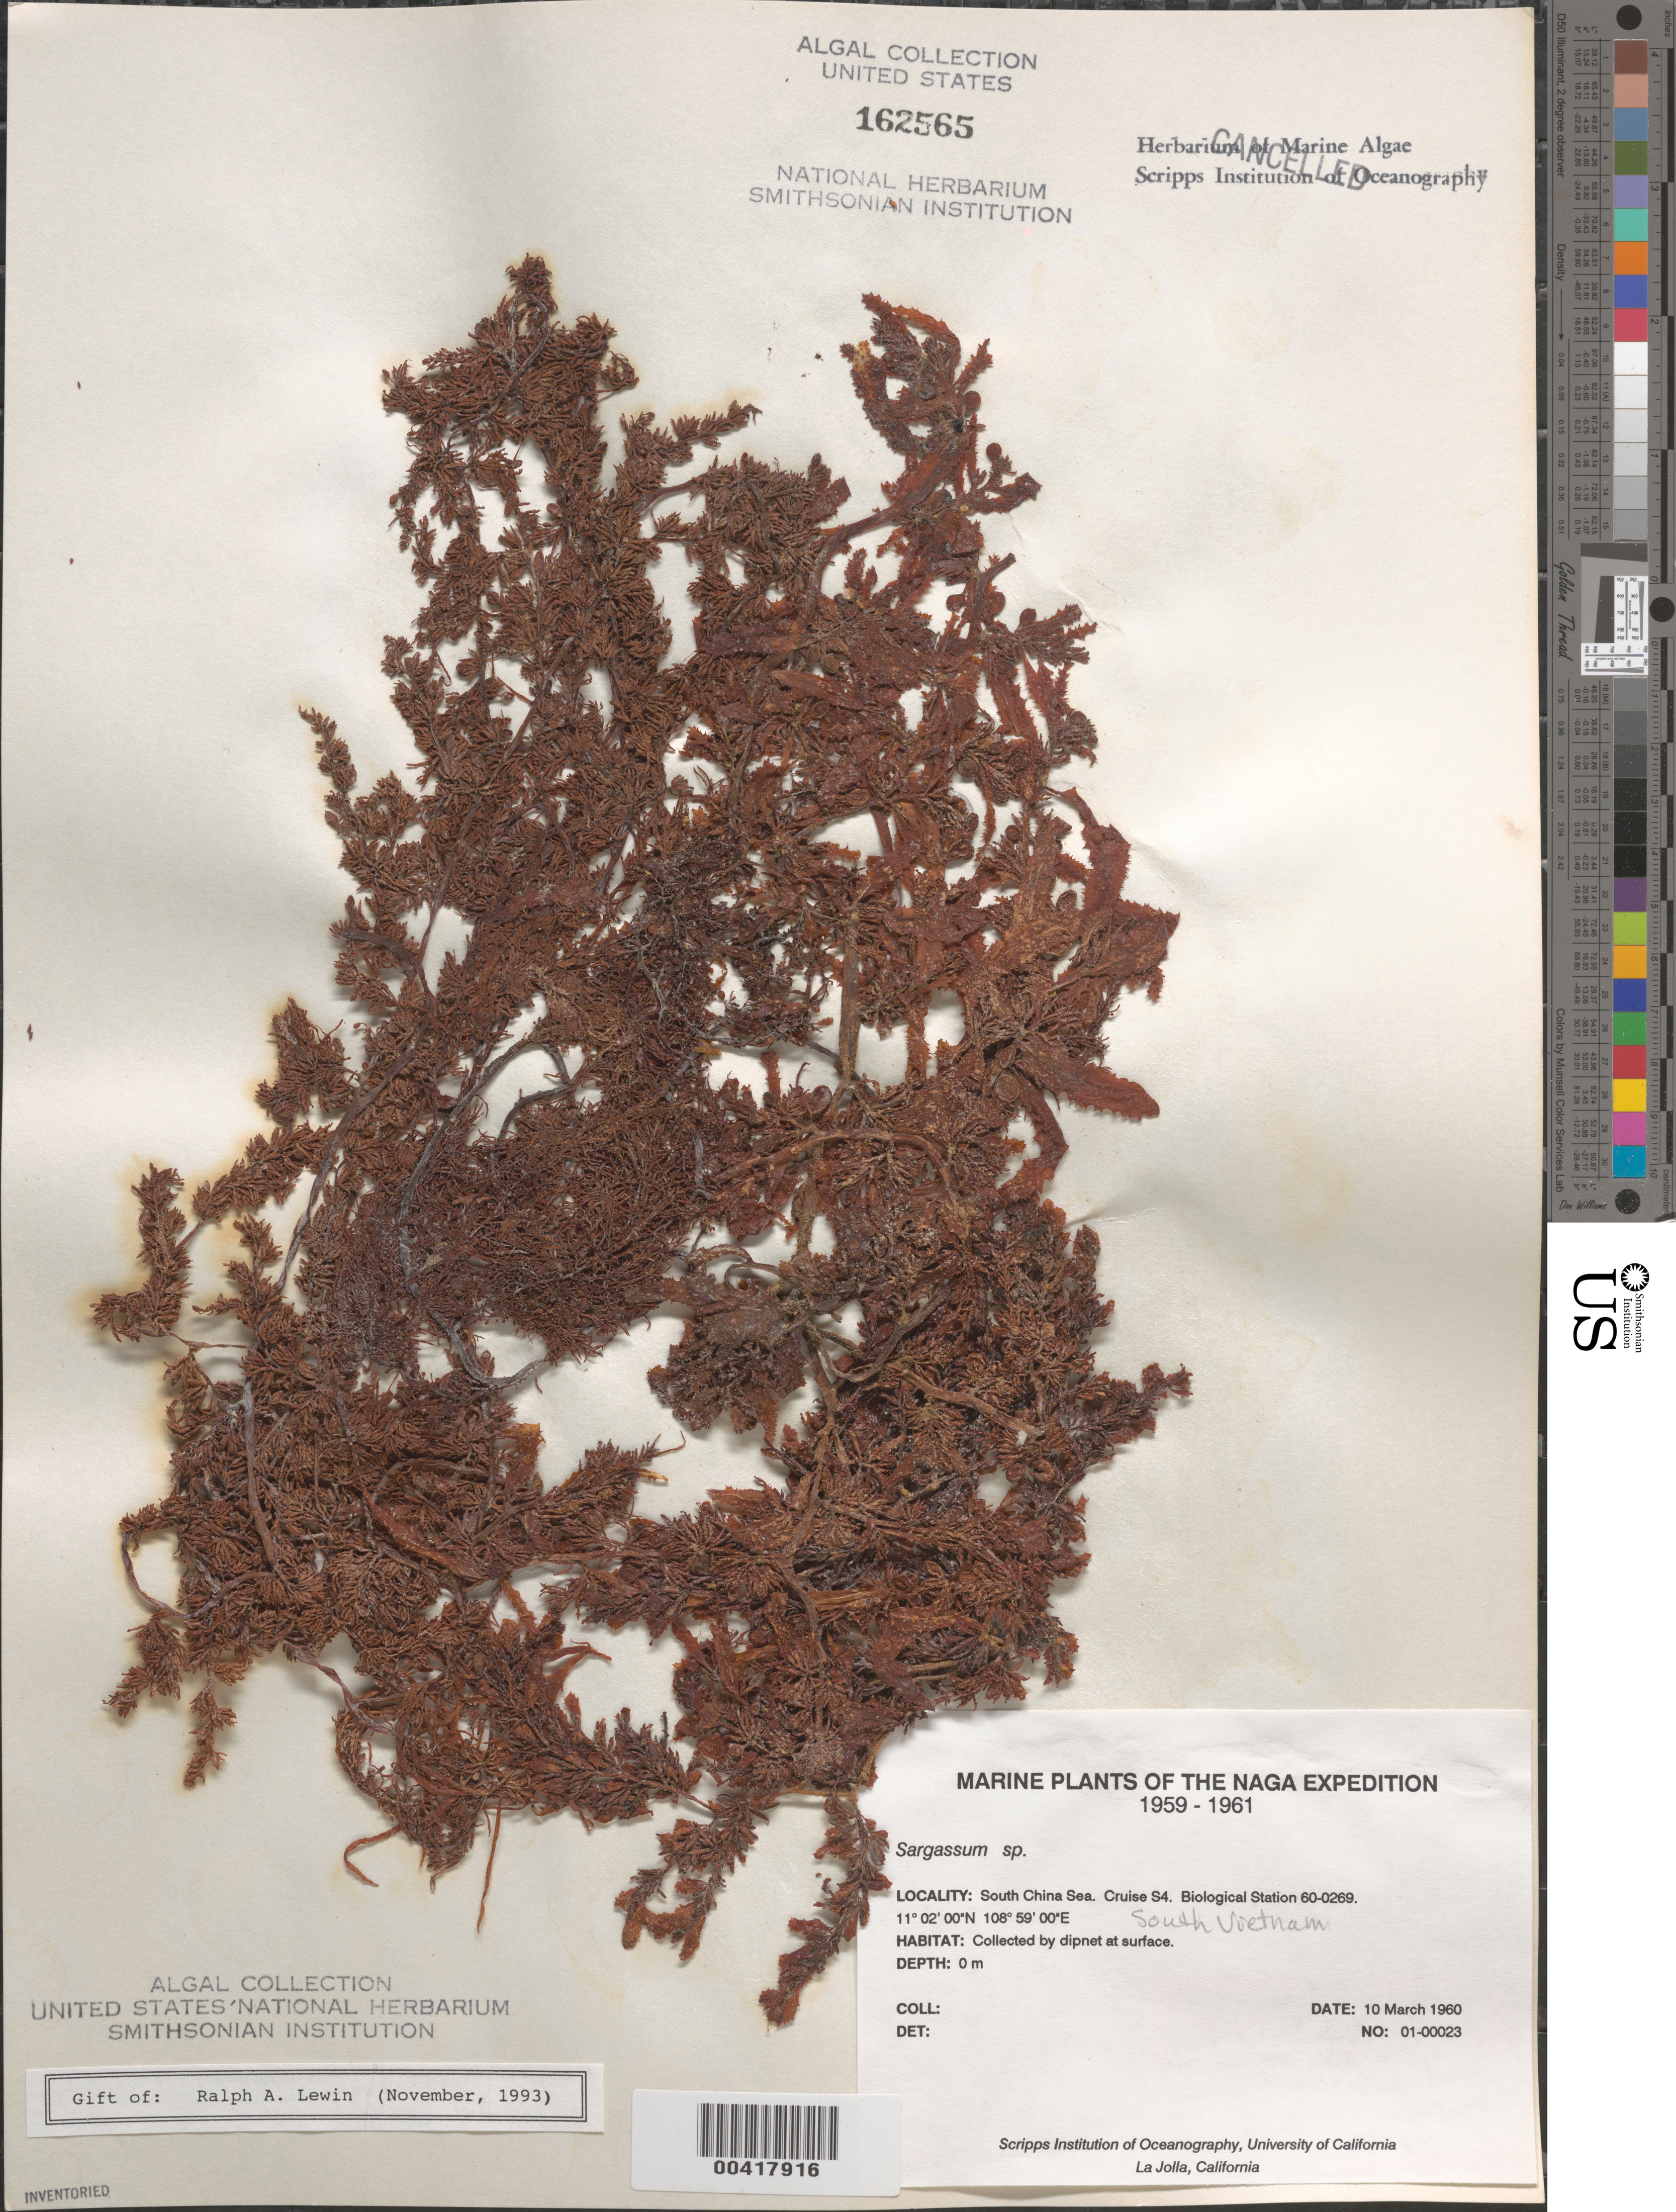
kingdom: Chromista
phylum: Ochrophyta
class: Phaeophyceae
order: Fucales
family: Sargassaceae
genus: Sargassum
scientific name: Sargassum sp.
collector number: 01-00023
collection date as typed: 10 Mar 1960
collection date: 1960-03-10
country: Vietnam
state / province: Thua Thiên-Hue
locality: South China Sea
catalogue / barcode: US 162565